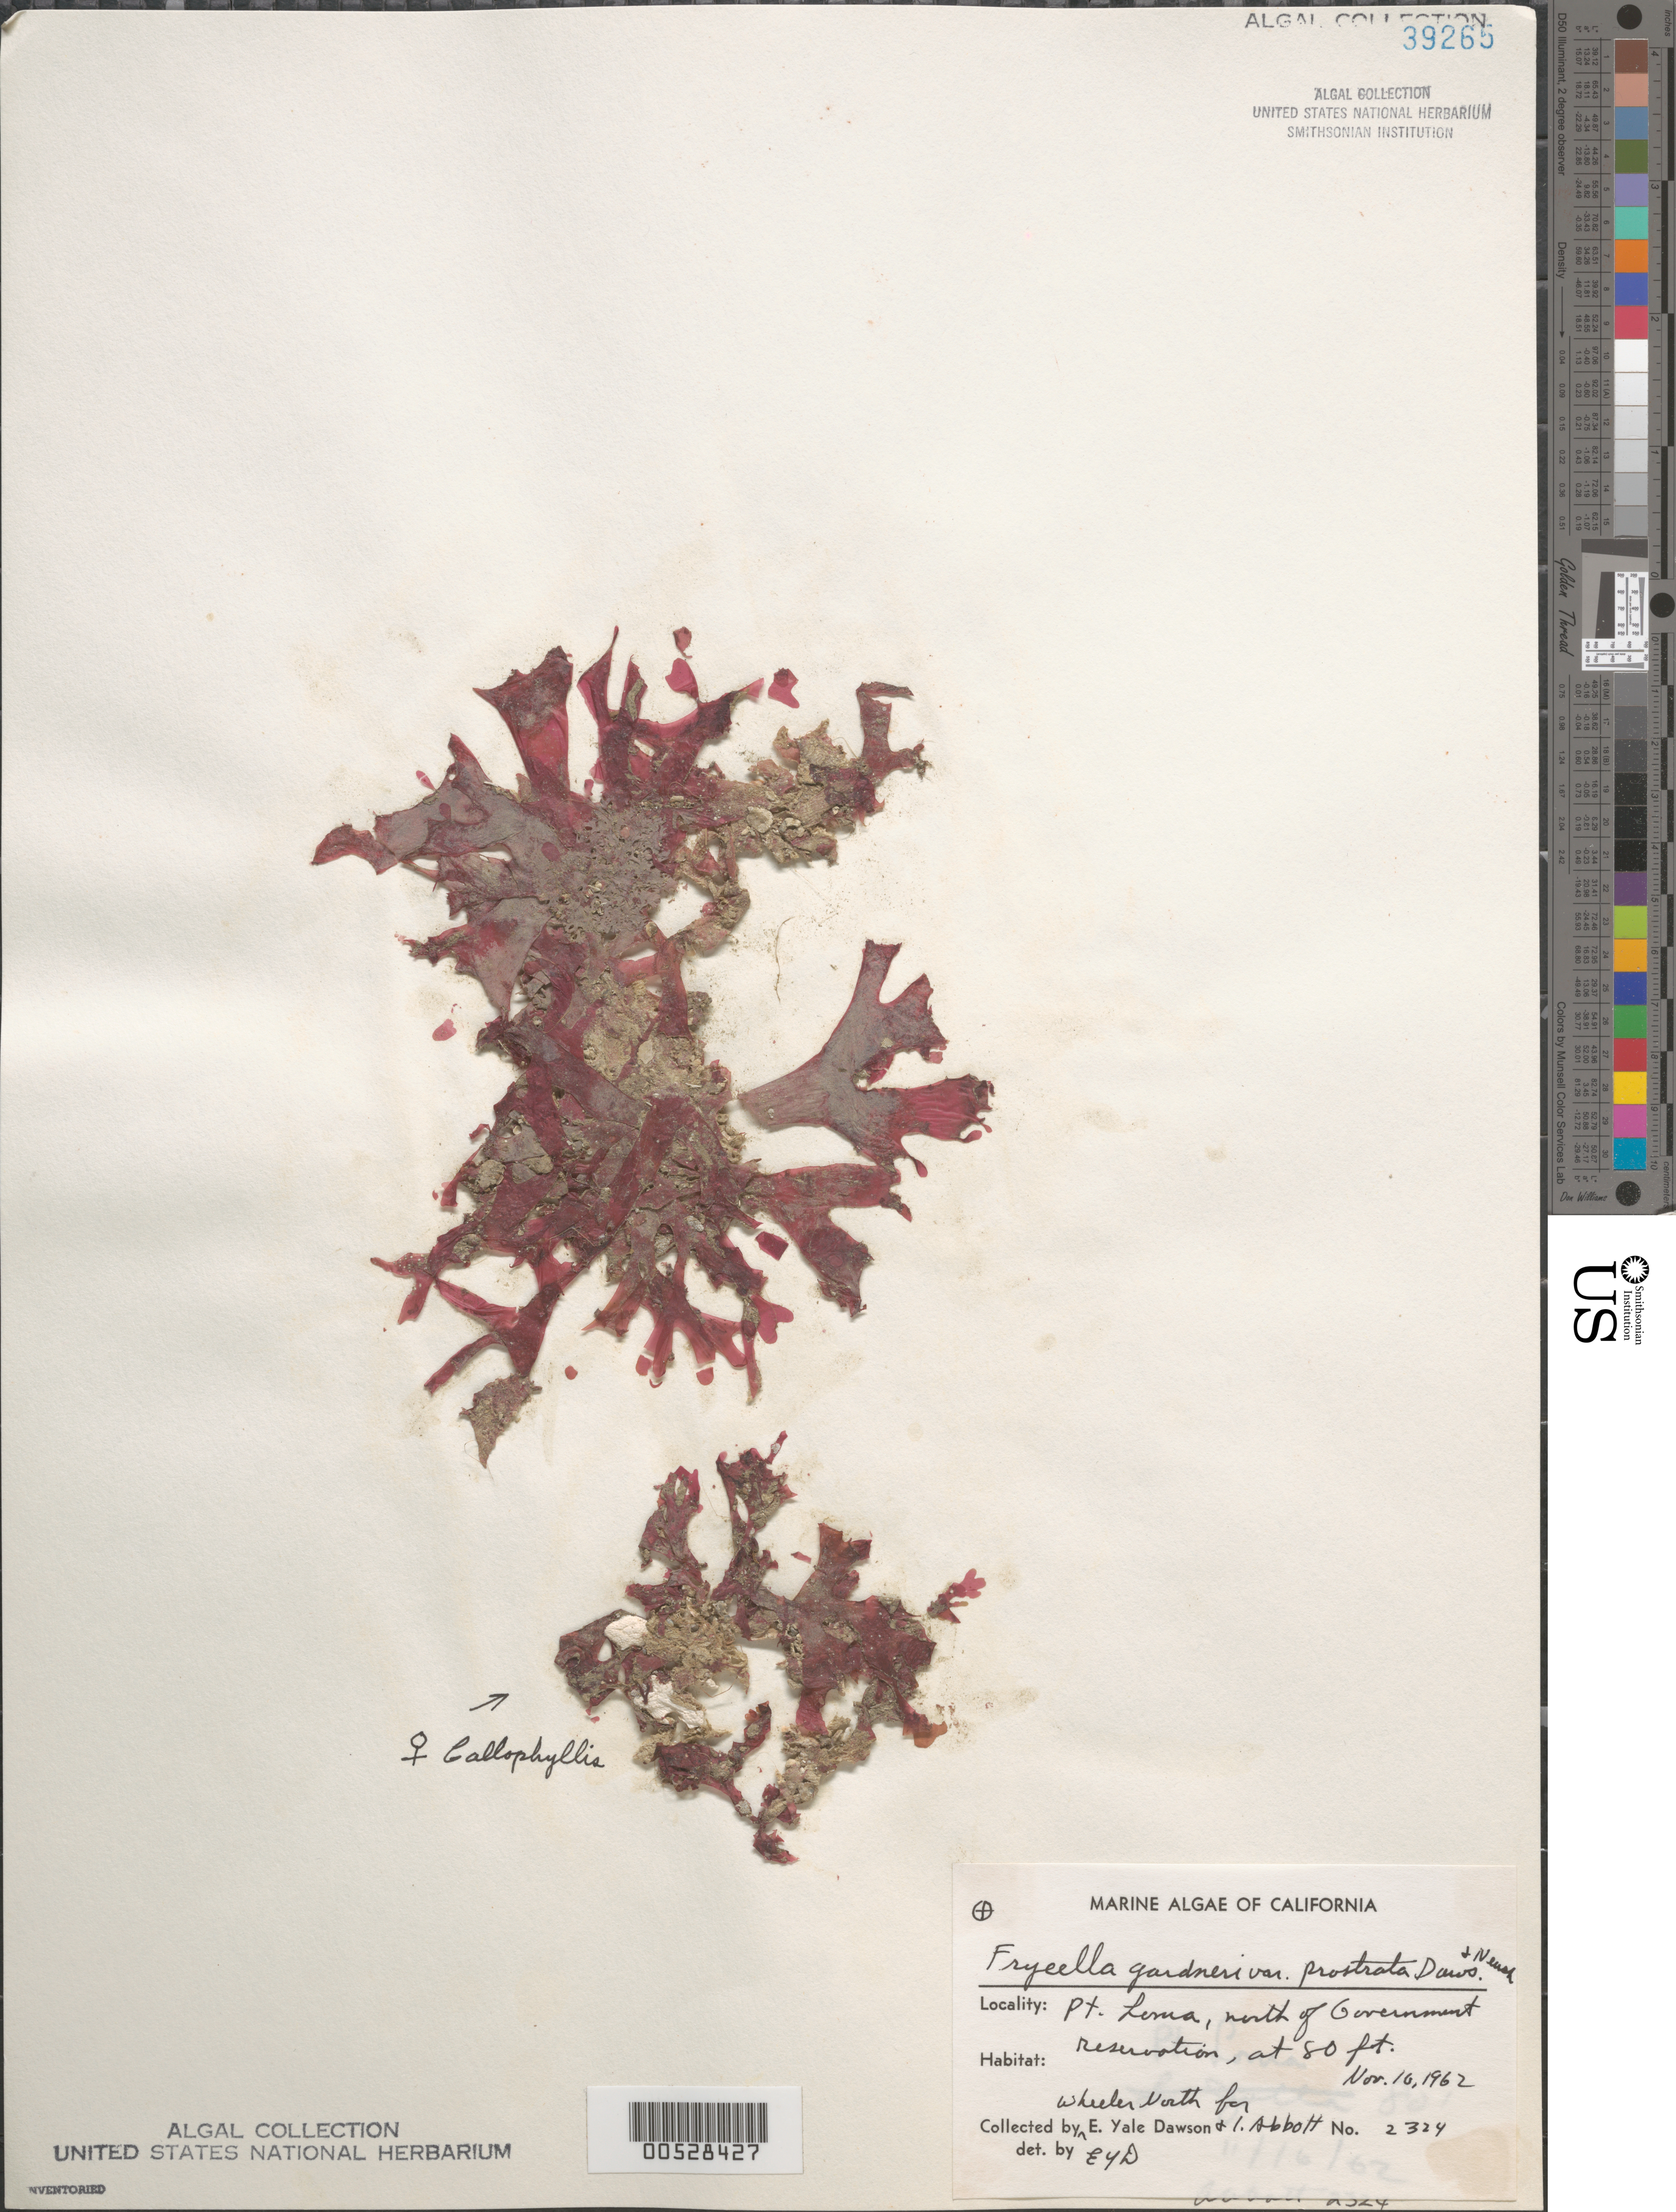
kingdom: Plantae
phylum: Rhodophyta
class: Florideophyceae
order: Rhodymeniales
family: Fryeellaceae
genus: Fryeella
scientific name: Fryeella gardneri var. prostrata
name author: E.Y. Dawson & Neushul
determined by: Dawson, E. Y.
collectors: W. North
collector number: IAA 2324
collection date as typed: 16 Nov 1962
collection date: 1962-11-16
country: United States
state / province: California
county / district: San Diego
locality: Point Loma, north of Government Reservation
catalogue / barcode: US 39265